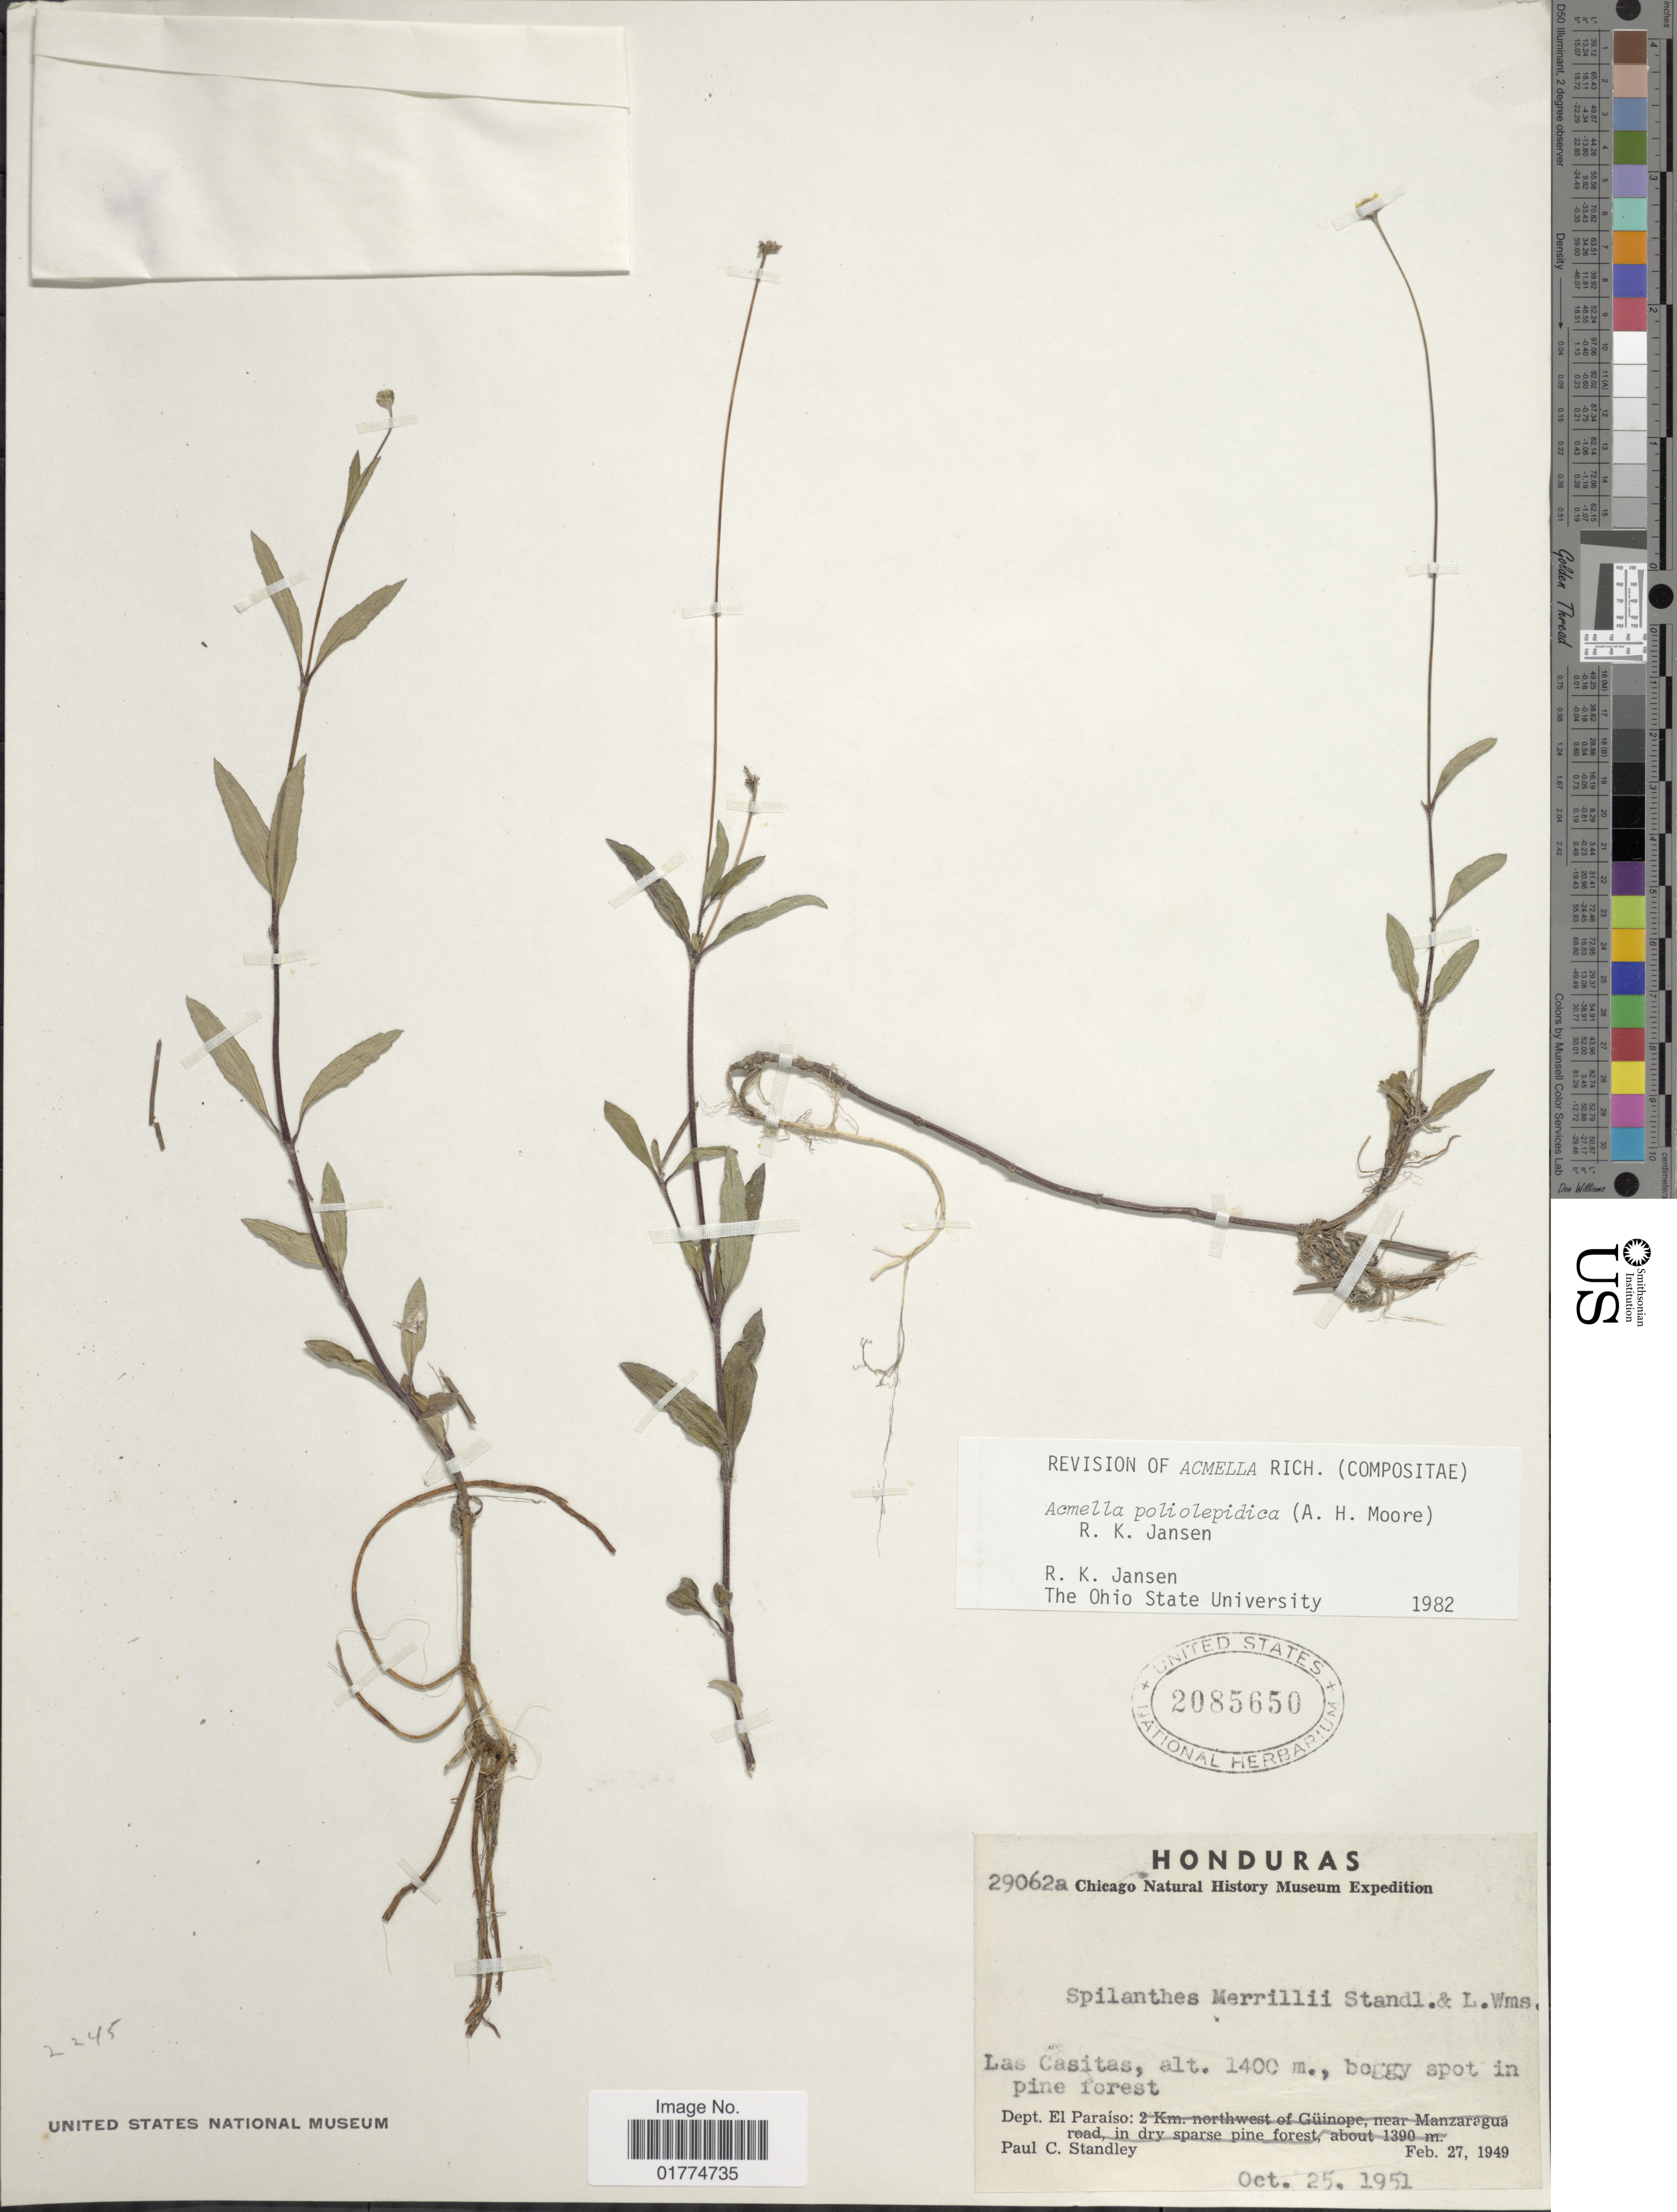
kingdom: Plantae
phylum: Tracheophyta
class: Magnoliopsida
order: Asterales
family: Asteraceae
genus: Acmella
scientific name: Acmella poliolepidica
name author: A.H. Moore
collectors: P. C. Standley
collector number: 29062a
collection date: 1951-10-25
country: Honduras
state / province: El Paraíso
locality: Las Casitas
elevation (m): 1400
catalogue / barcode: US 2085650